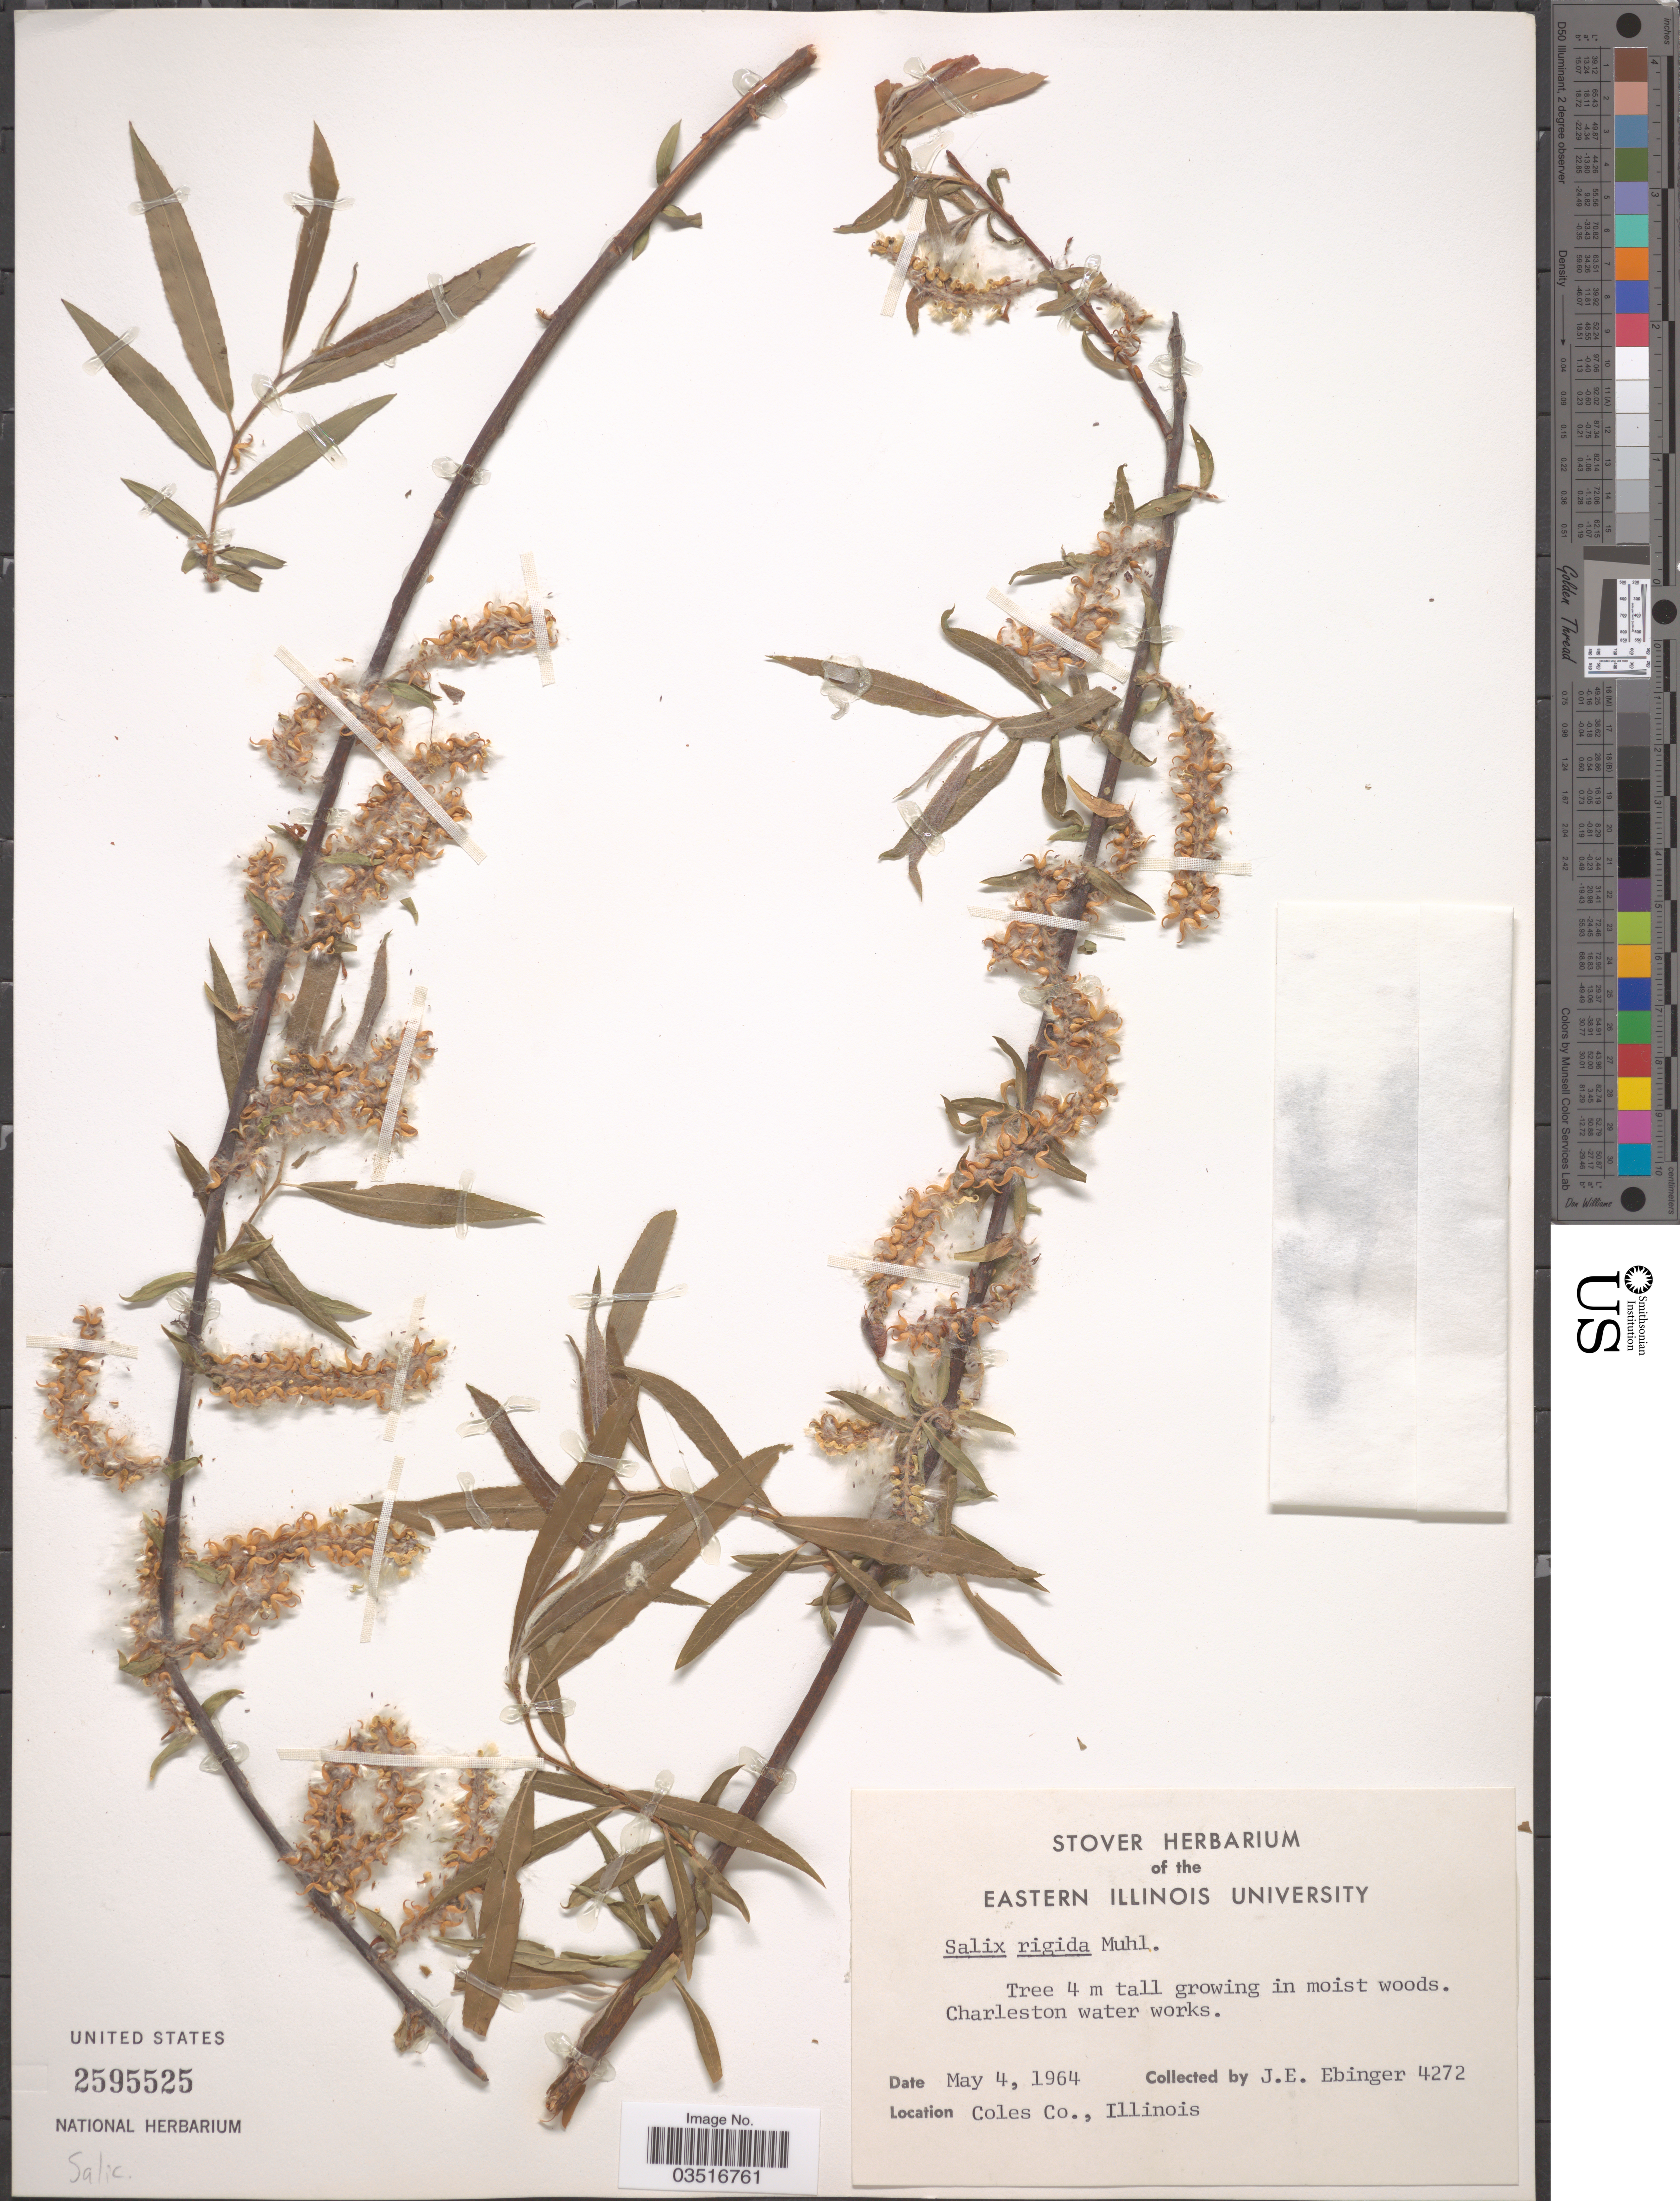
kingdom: Plantae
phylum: Tracheophyta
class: Magnoliopsida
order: Malpighiales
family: Salicaceae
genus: Salix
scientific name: Salix rigida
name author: Muhl.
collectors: J. Ebinger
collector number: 4272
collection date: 1964-05-04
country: United States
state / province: Illinois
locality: Charleston water works. Coles Co.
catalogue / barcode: US 2595525